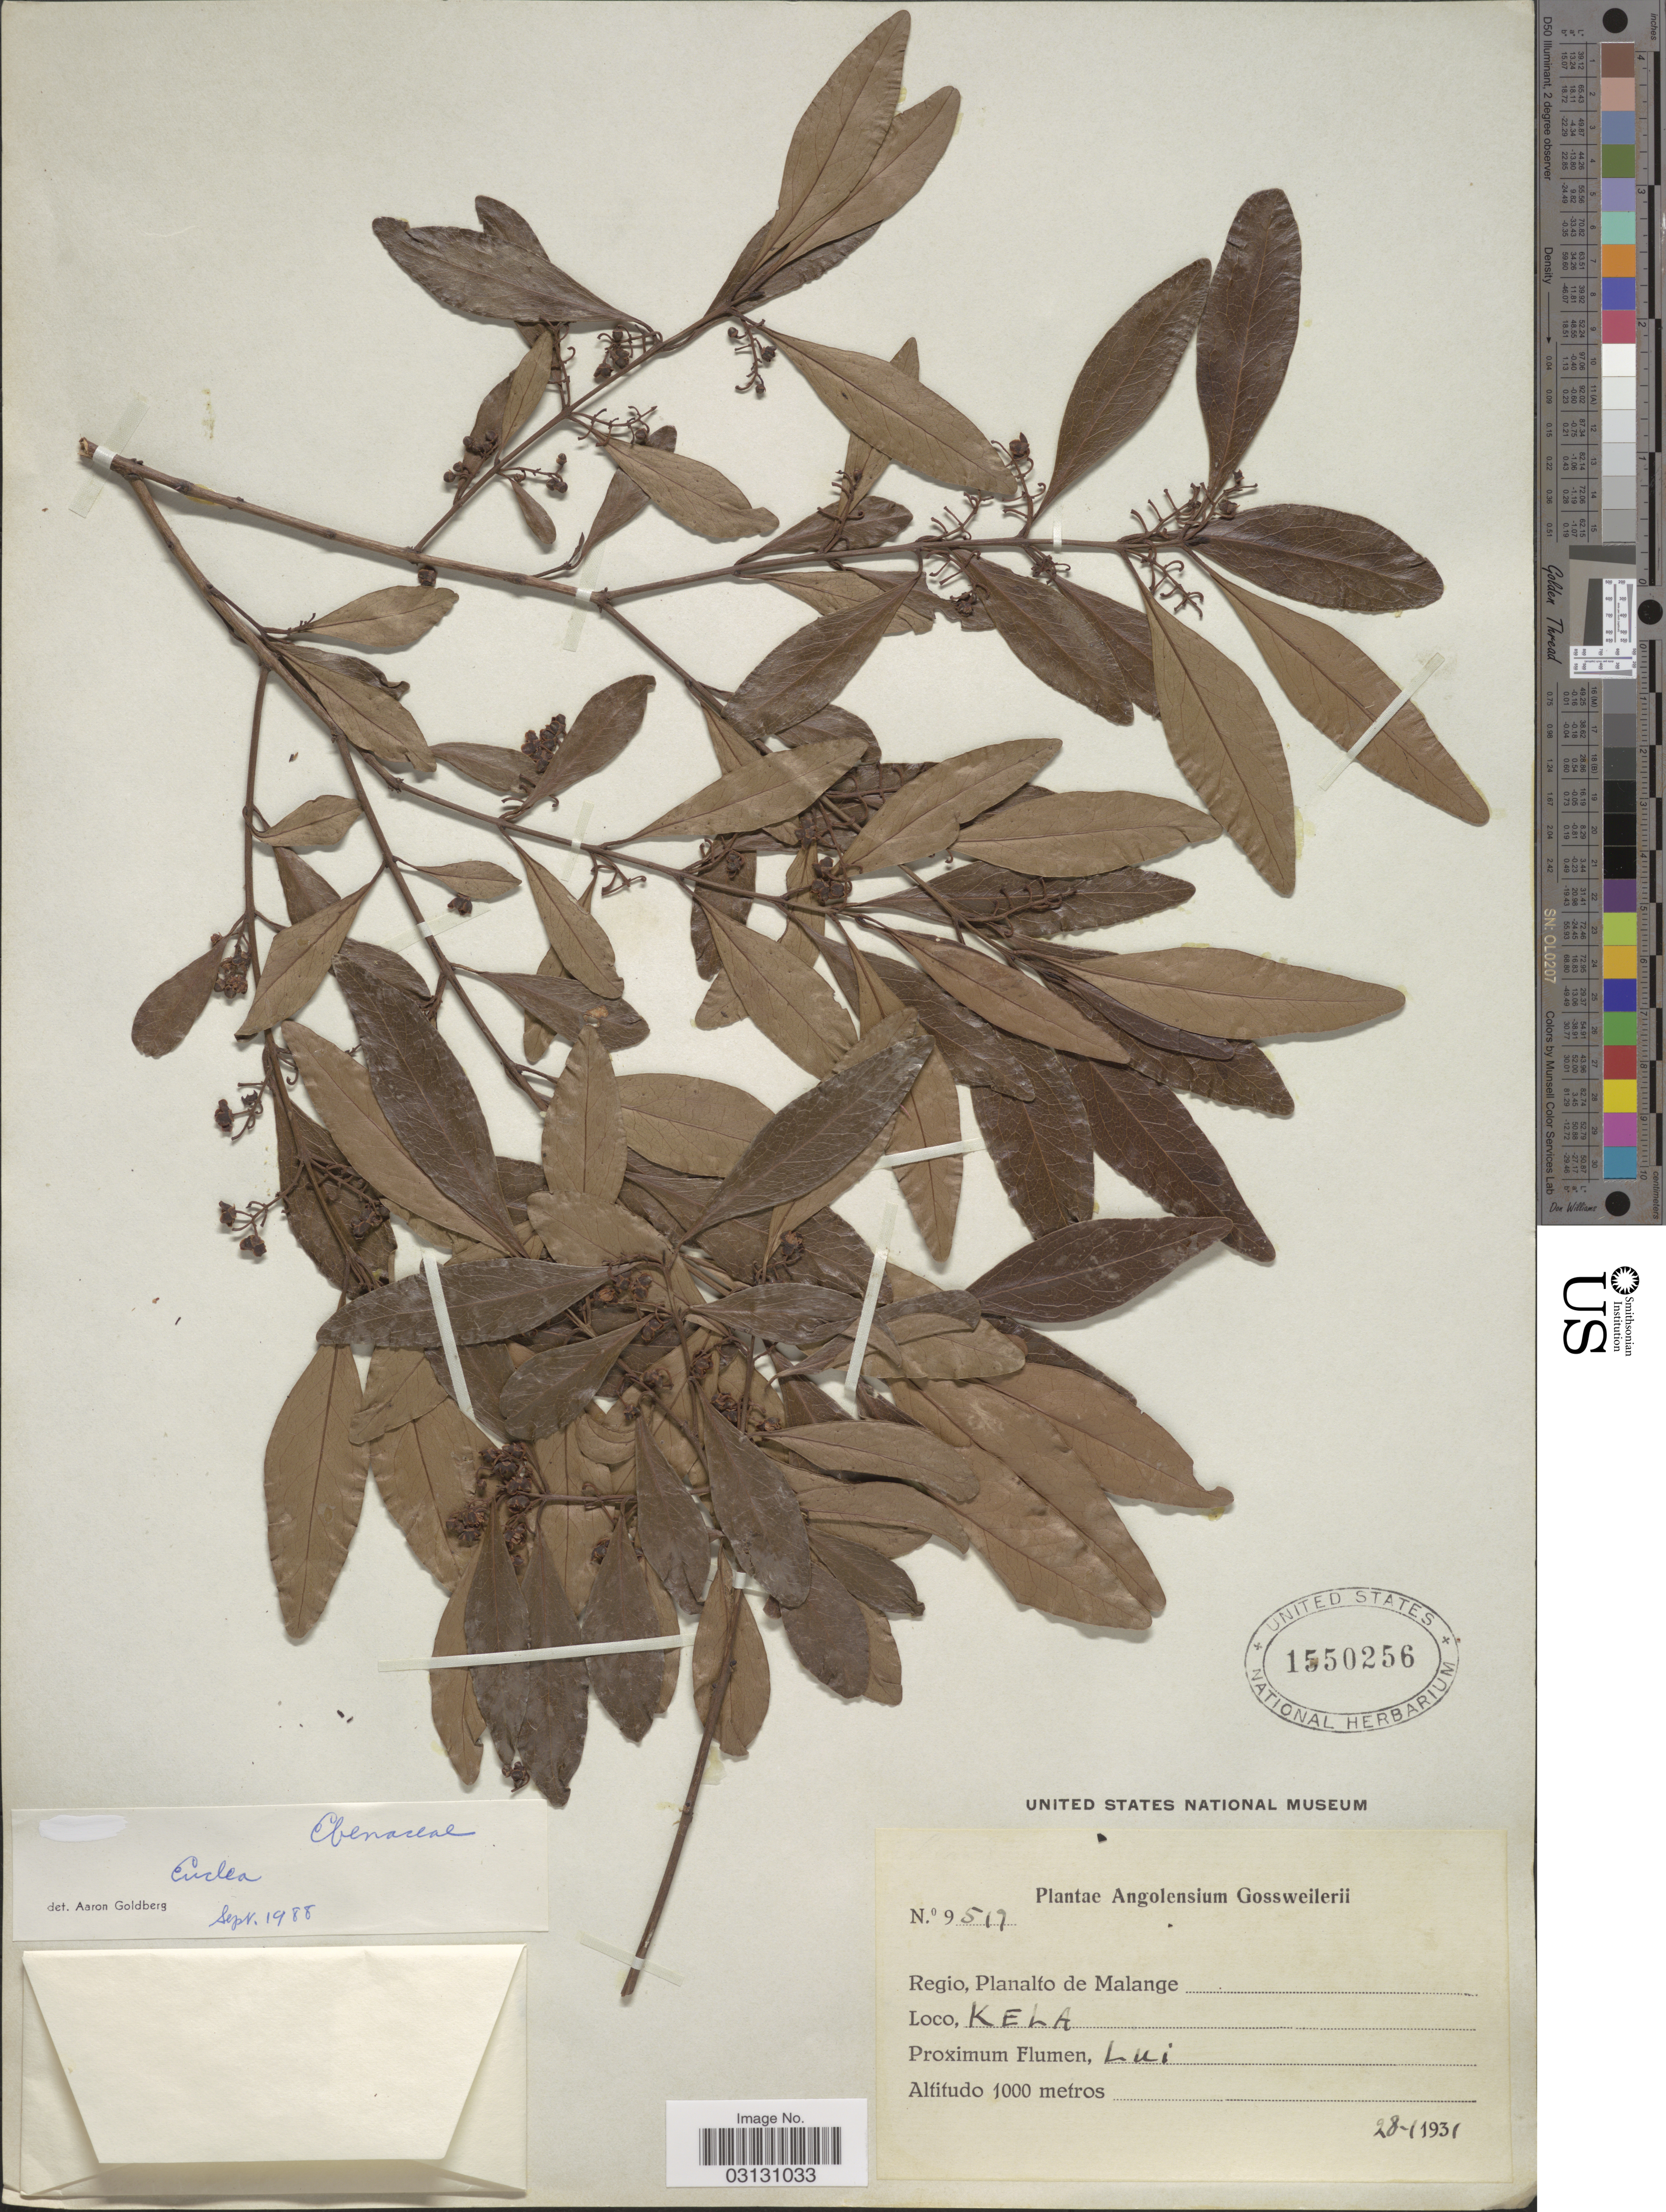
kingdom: Plantae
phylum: Tracheophyta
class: Magnoliopsida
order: Ericales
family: Ebenaceae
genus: Euclea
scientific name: Euclea sp.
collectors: J. Gossweiler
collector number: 9519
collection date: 1931-01-28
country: Angola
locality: Regio, Planalto de Malange. Kela.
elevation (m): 1000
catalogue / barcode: US 1550256